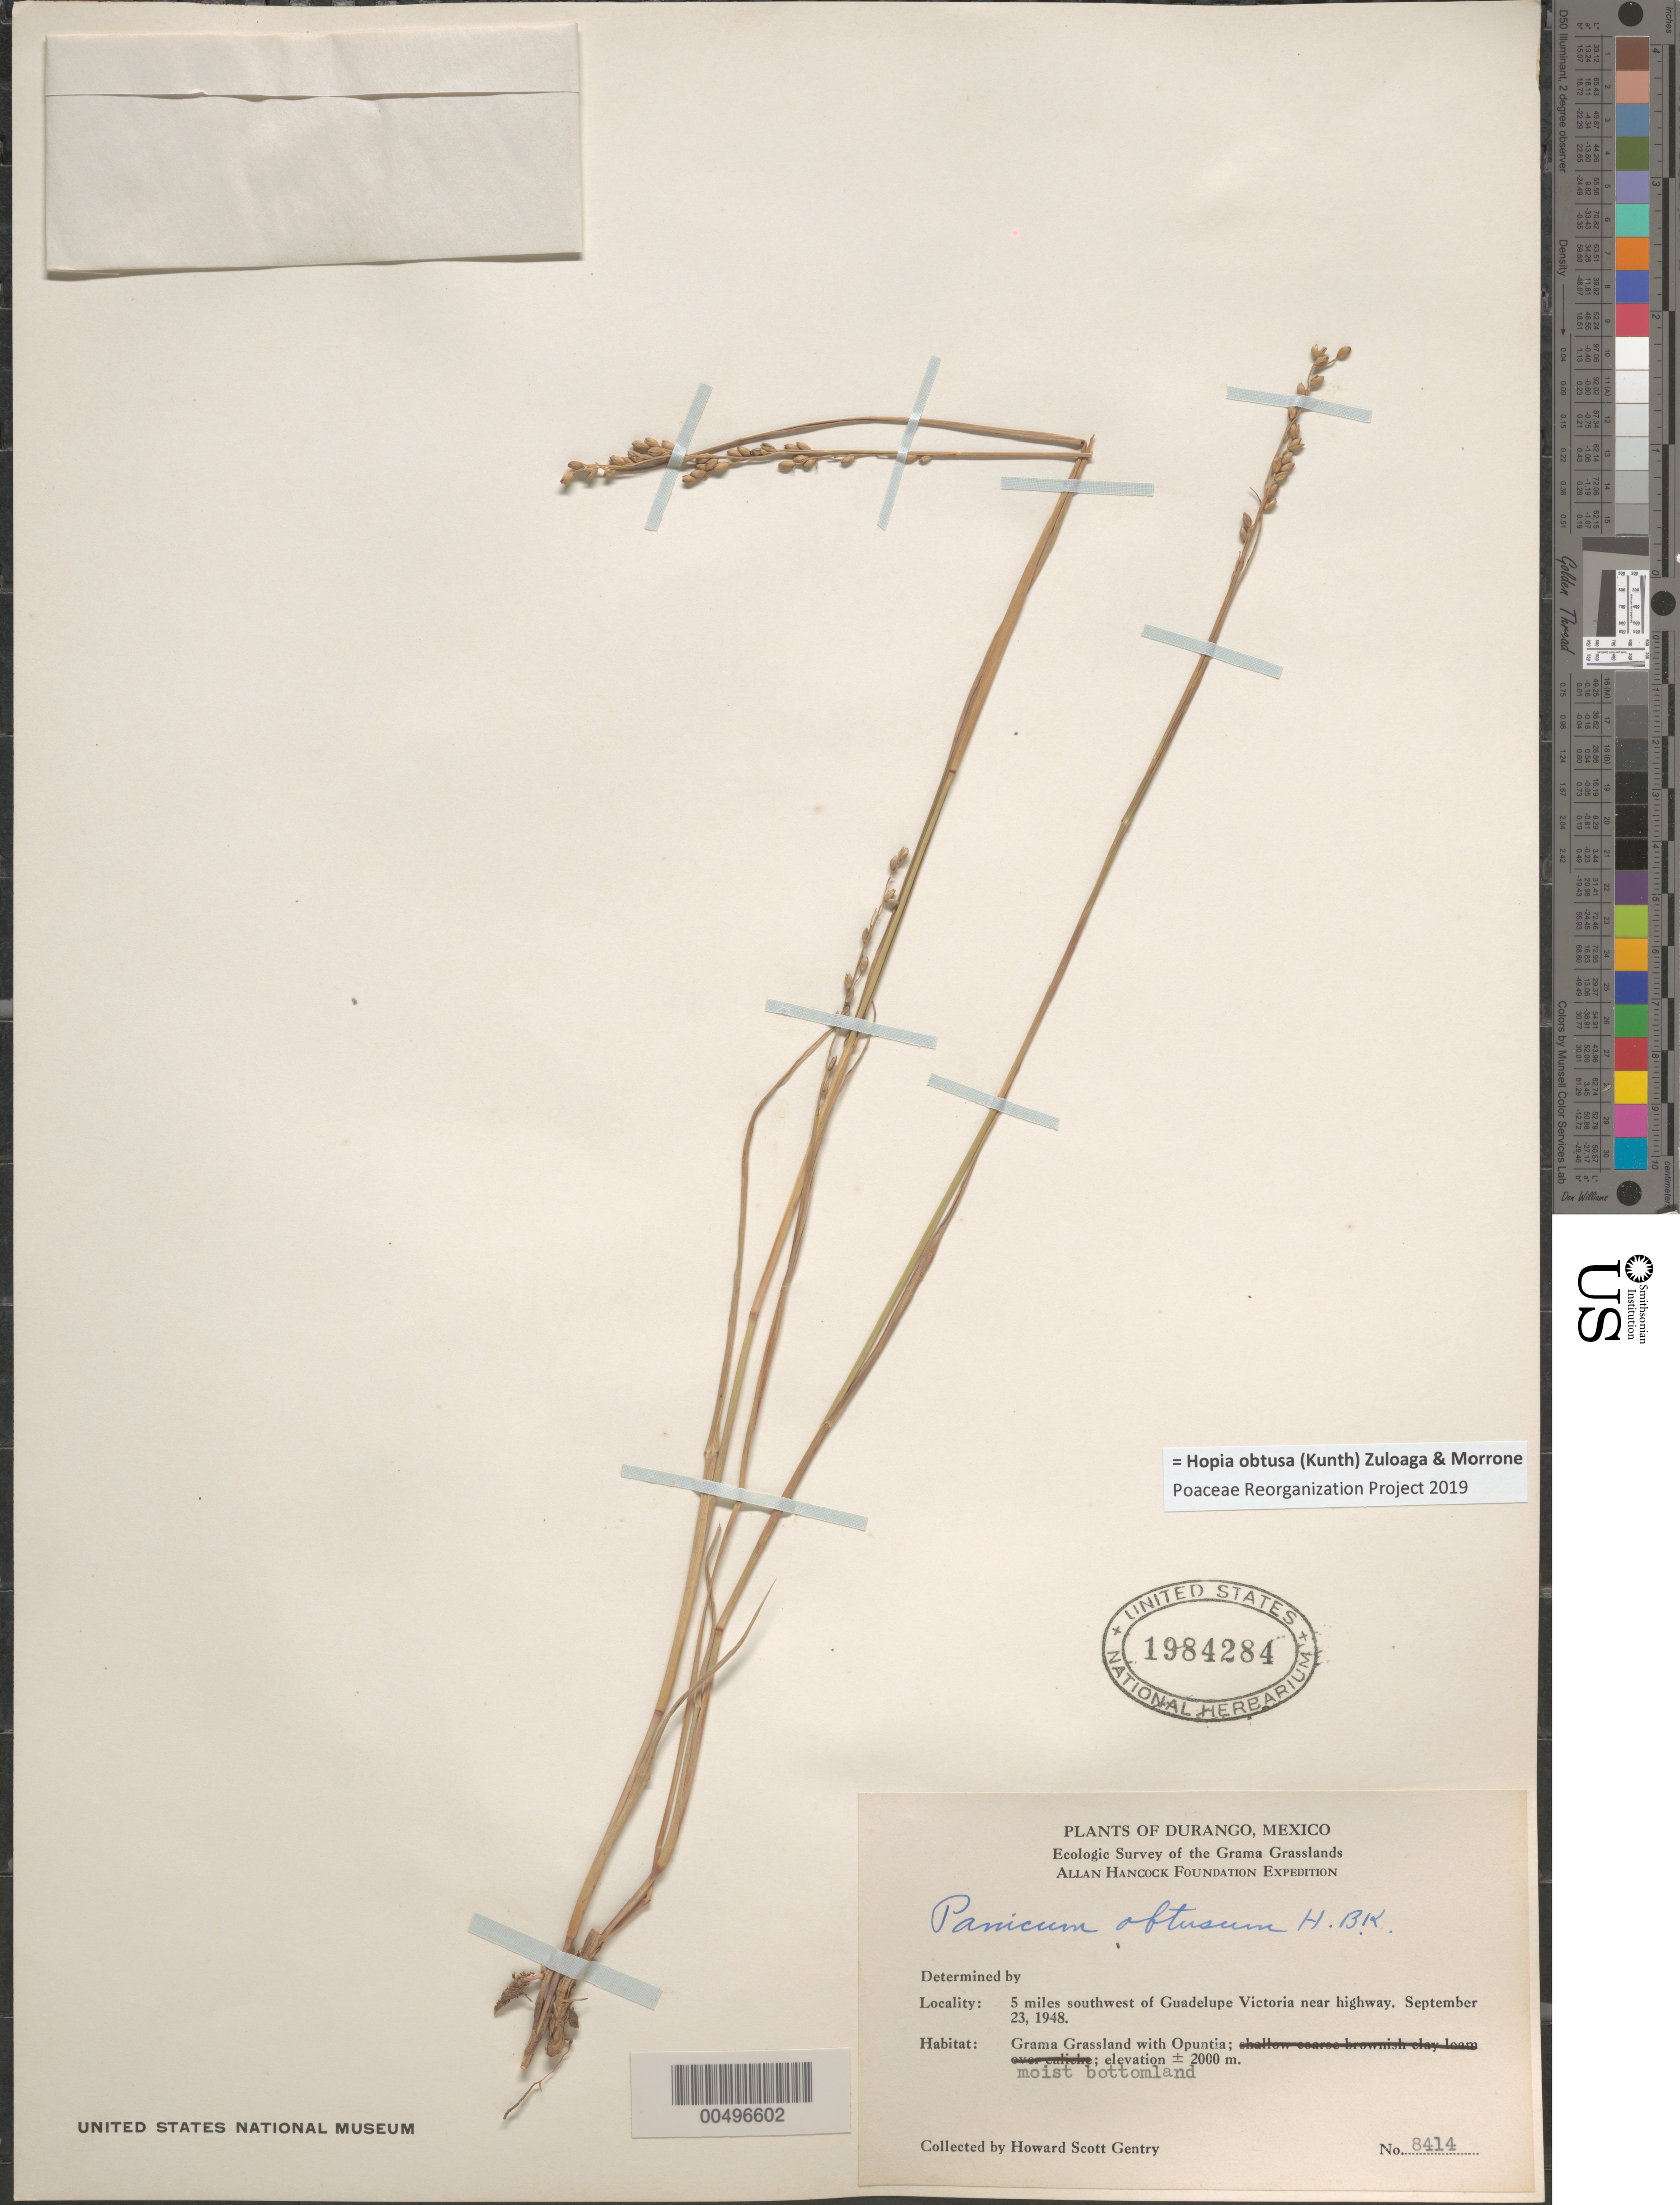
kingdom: Plantae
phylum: Tracheophyta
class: Liliopsida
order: Poales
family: Poaceae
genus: Panicum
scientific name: Panicum obtusum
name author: Kunth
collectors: H. S. Gentry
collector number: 8414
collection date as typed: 23 Sep 1948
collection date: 1948-09-23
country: Mexico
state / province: Durango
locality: Grama Grasslands, 5 mi SW of Guadelupe Victoria near hwy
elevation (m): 2000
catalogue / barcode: US 1984284